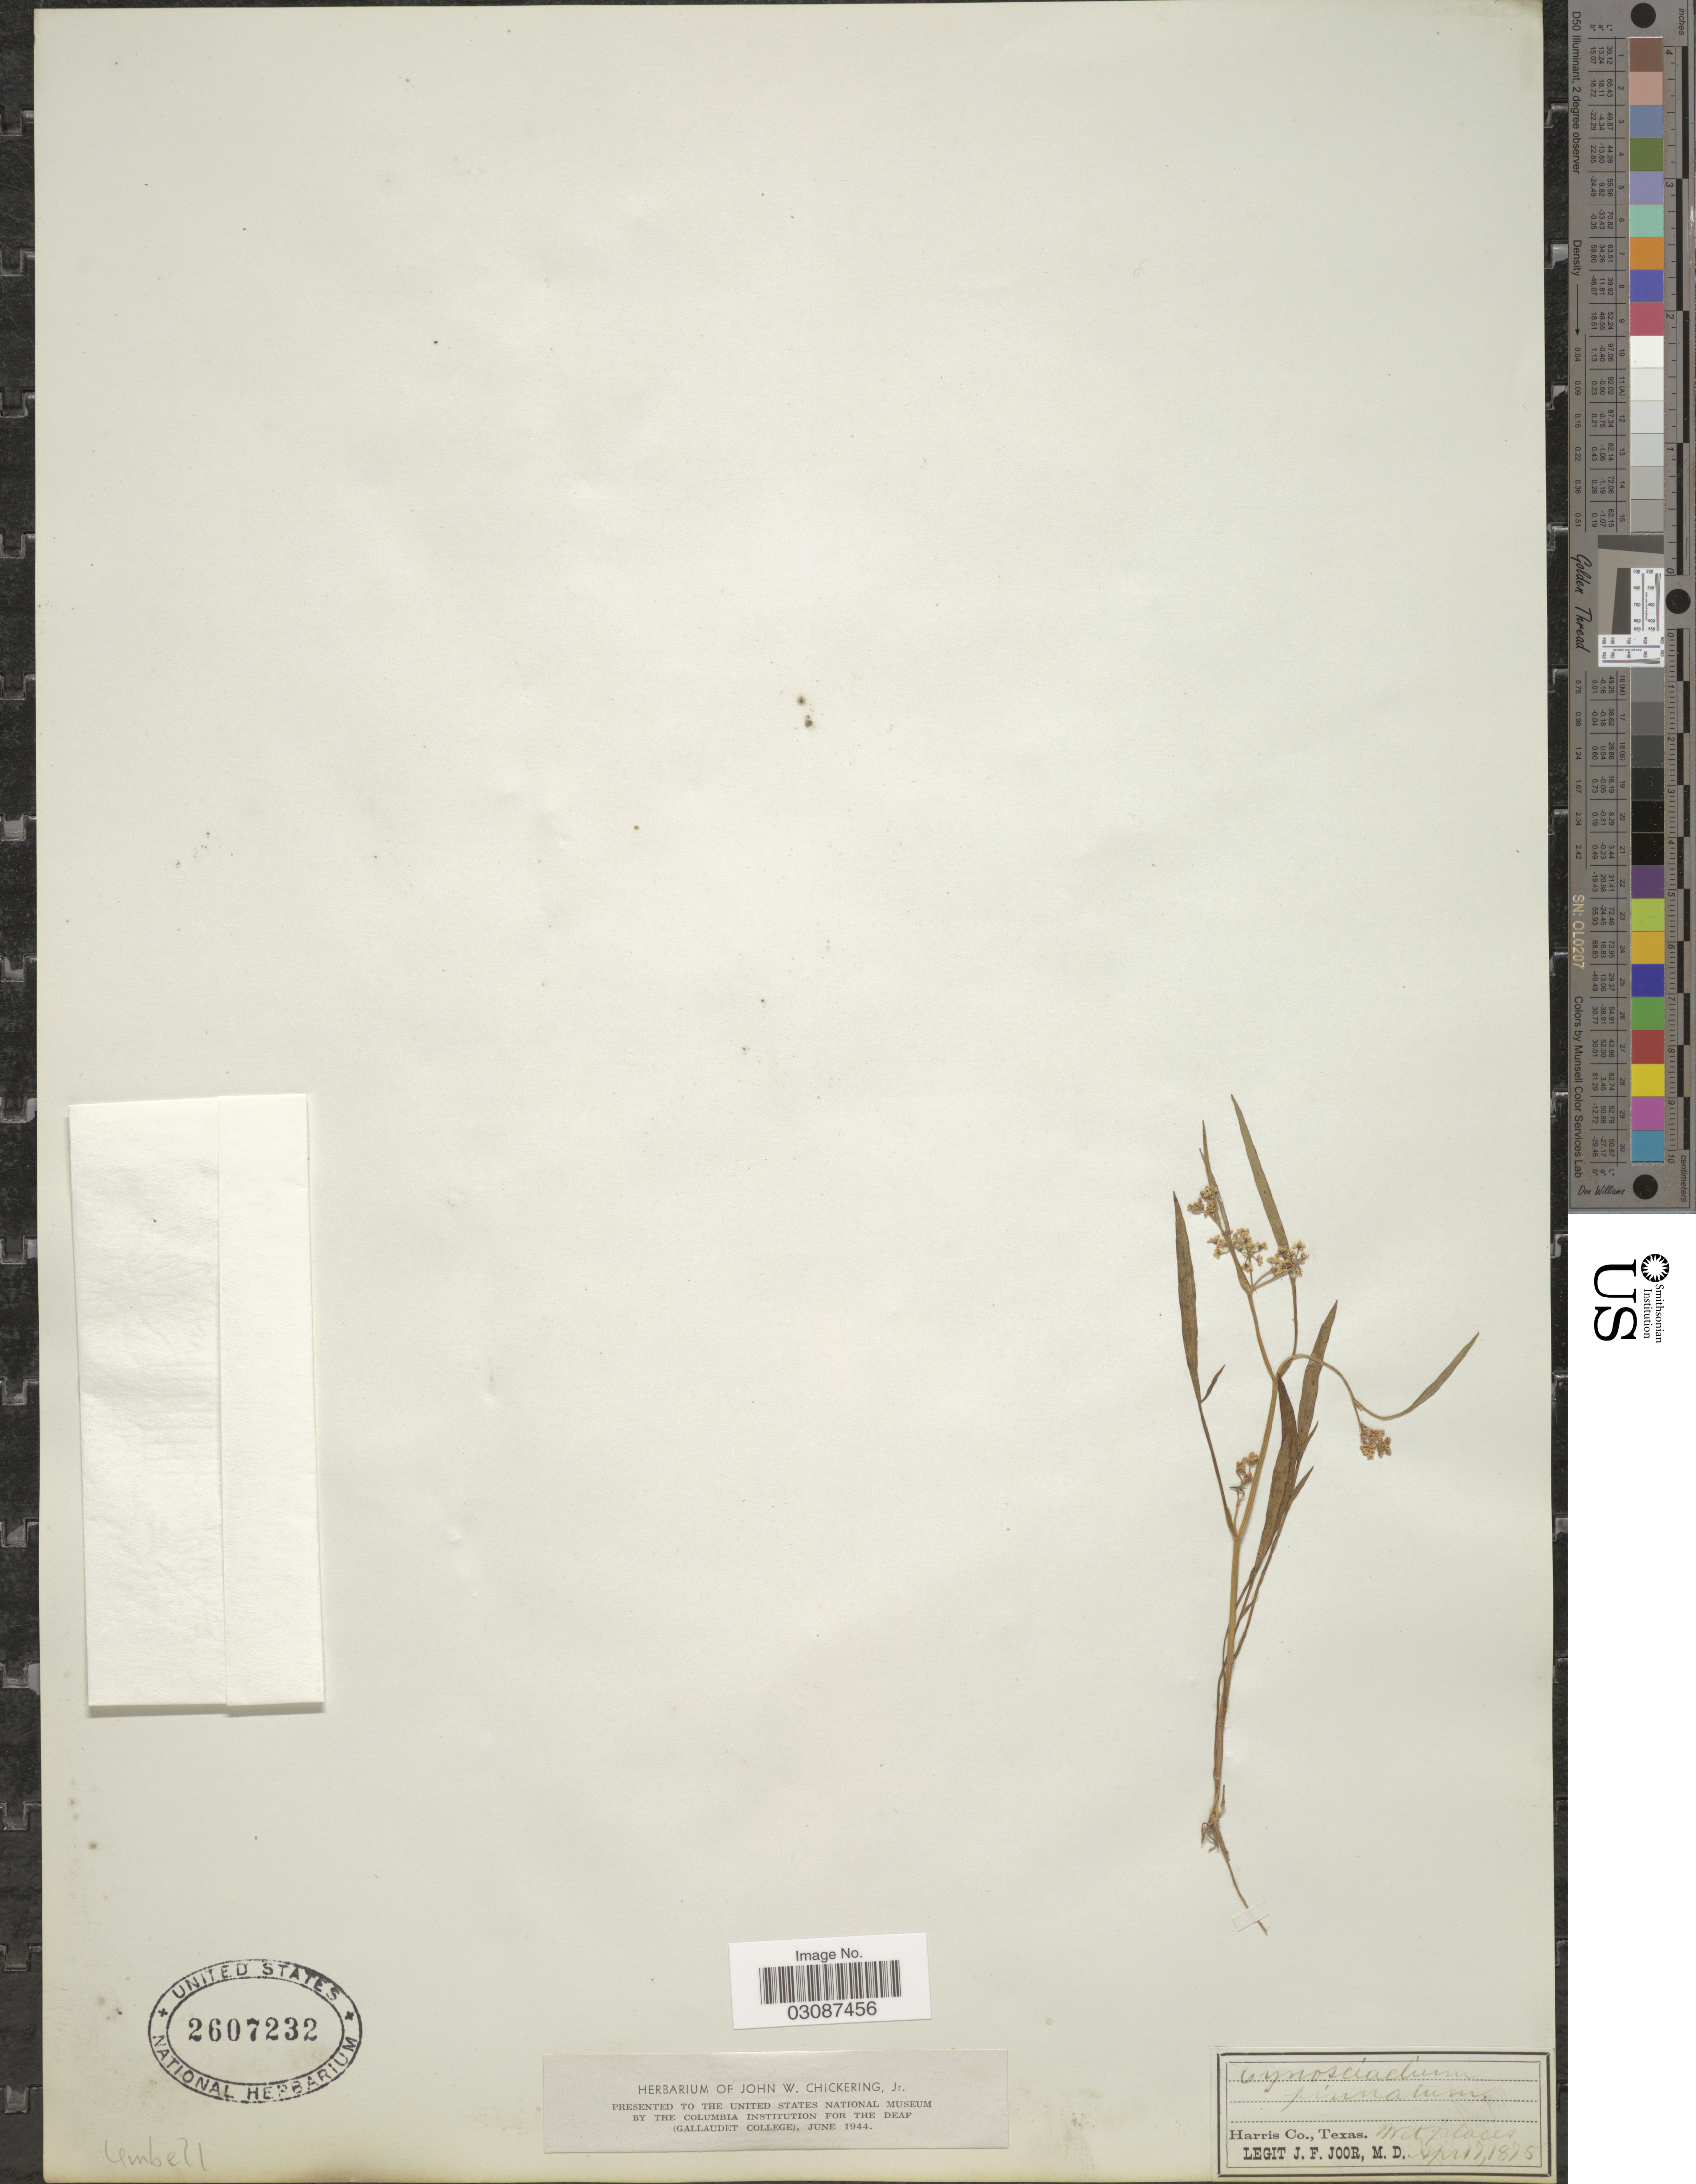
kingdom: Plantae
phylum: Tracheophyta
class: Magnoliopsida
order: Apiales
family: Apiaceae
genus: Limnosciadium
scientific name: Limnosciadium pinnatum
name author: (DC.) Mathias & Constance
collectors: J. F. Joor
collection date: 1875-04-17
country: United States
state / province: Texas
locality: Harris Co.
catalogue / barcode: US 2607232